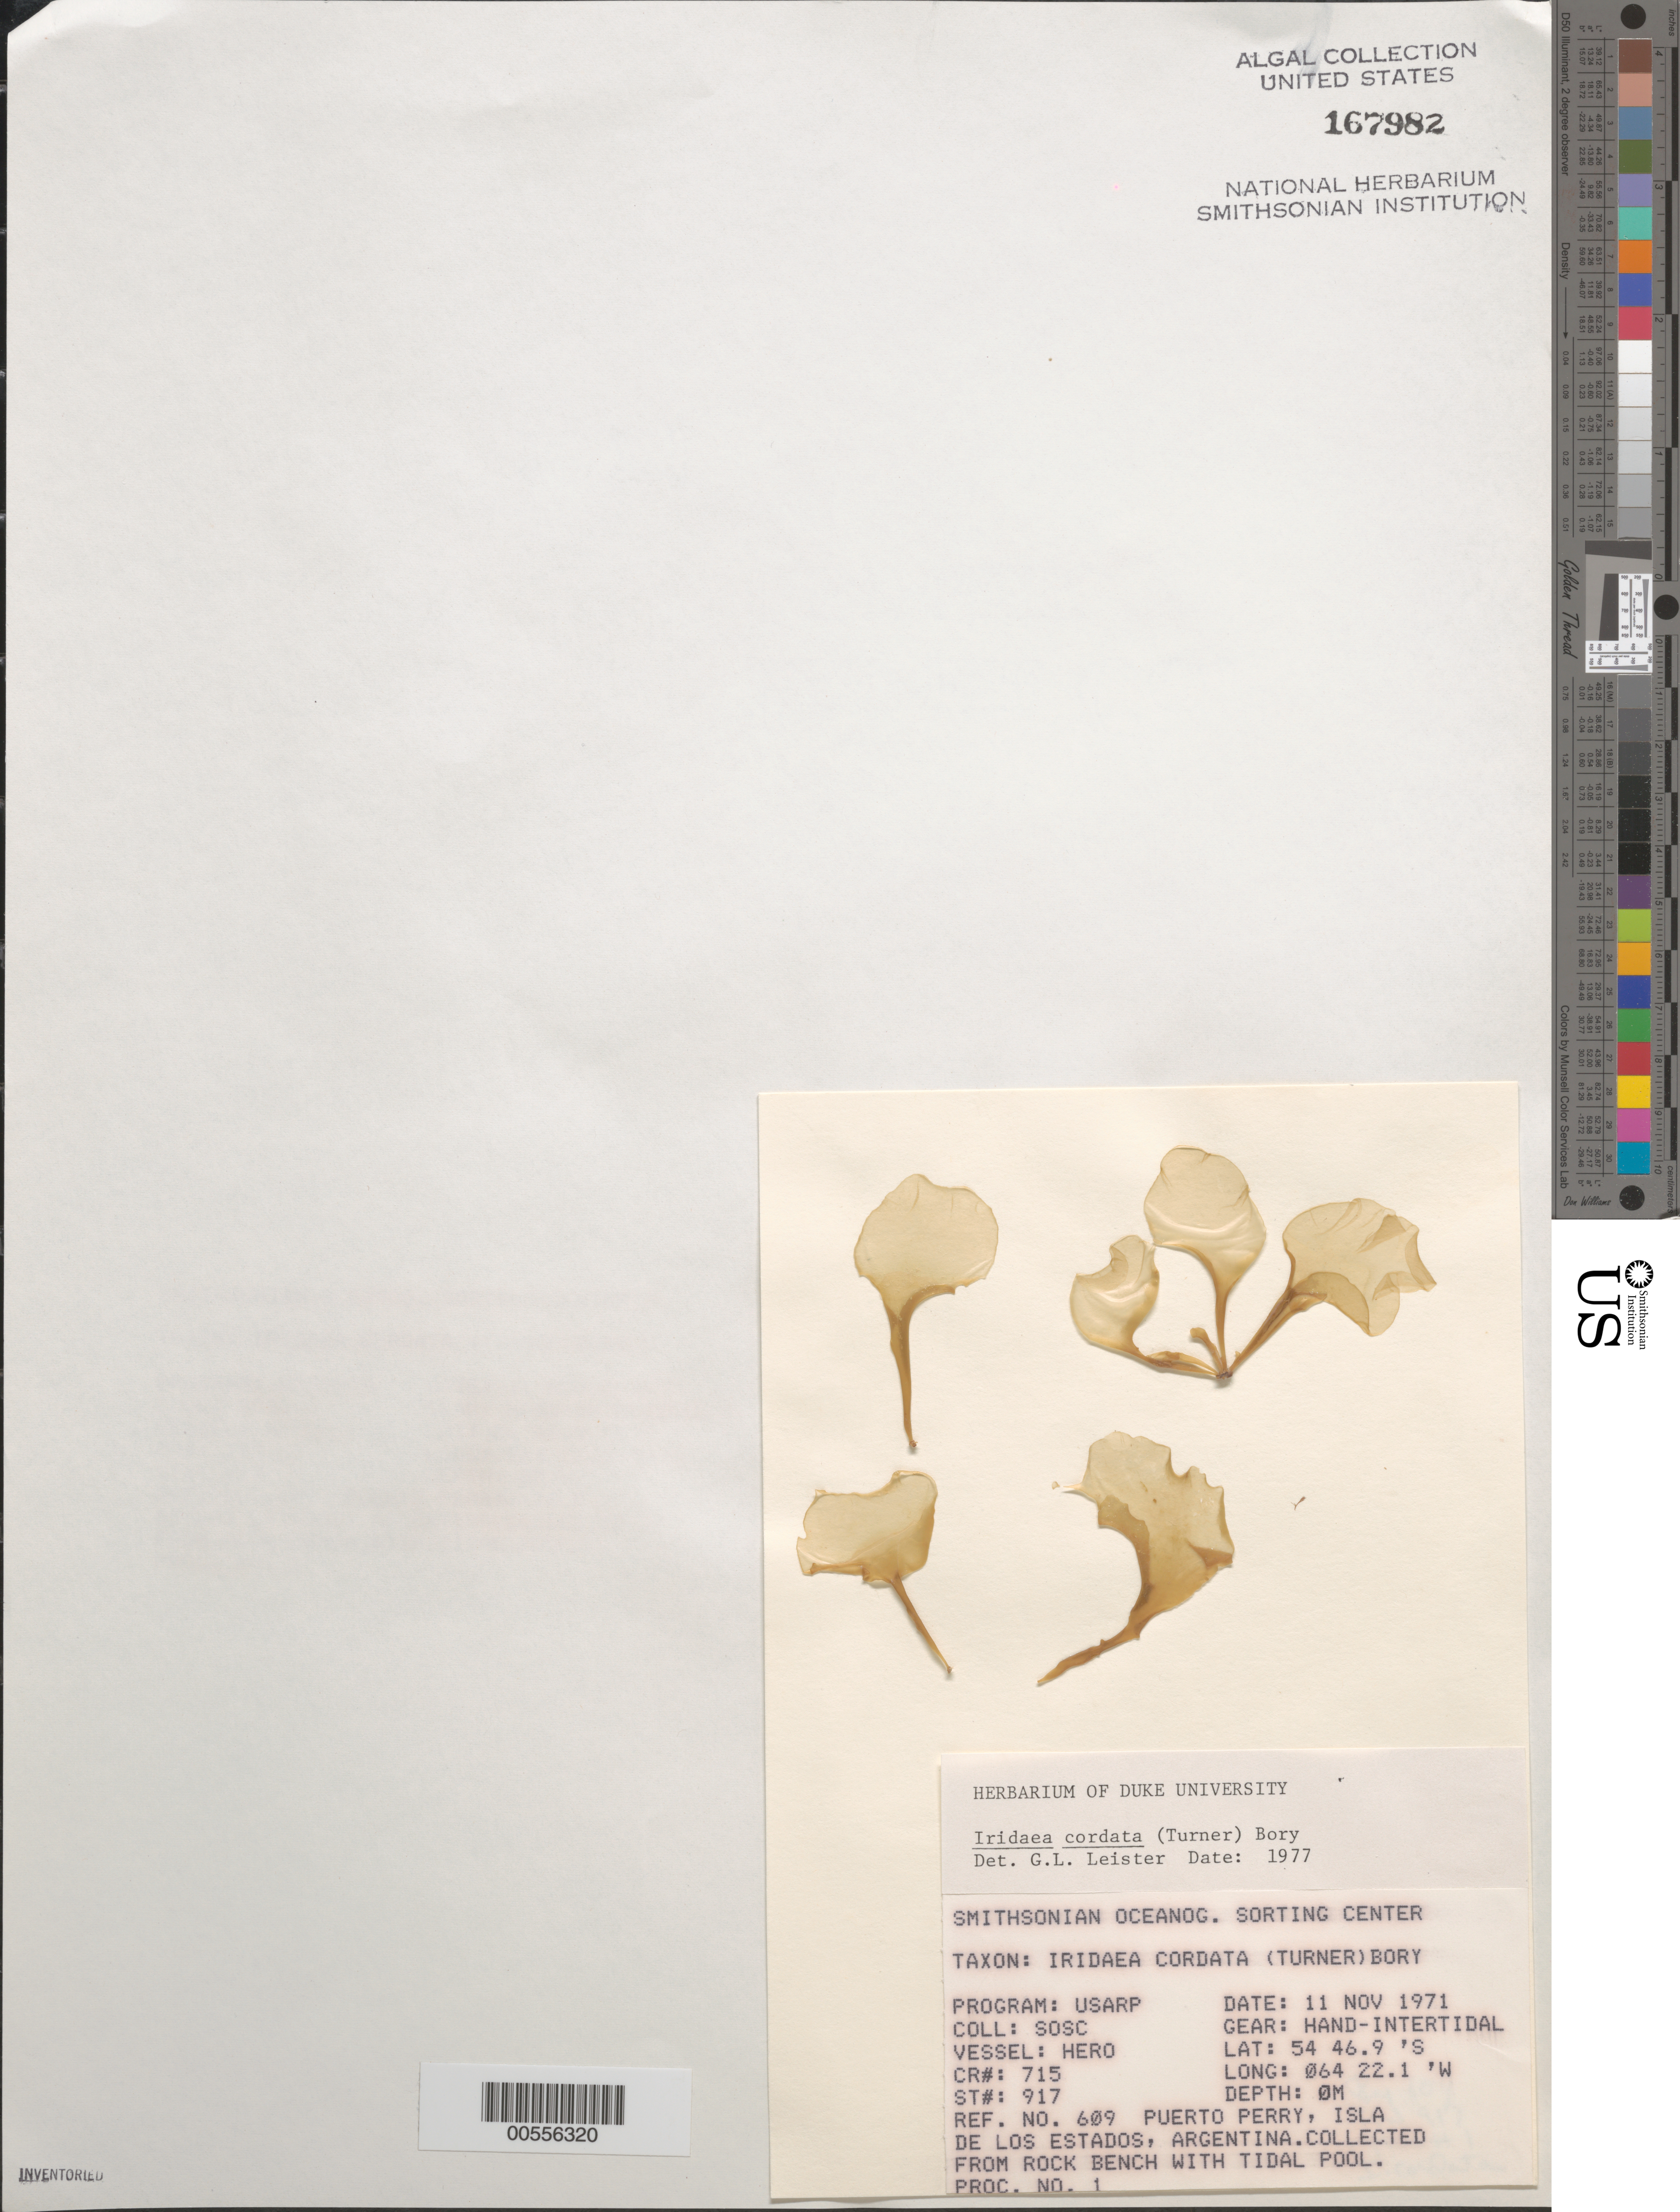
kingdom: Plantae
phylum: Rhodophyta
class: Florideophyceae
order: Gigartinales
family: Gigartinaceae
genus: Iridaea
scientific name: Iridaea cordata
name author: (Turner) Bory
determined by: Leister, G. L.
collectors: SOSC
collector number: Station 917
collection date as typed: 11 Nov 1971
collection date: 1971-11-11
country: Argentina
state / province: Tierra del Fuego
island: Isla de los Estados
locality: Puerto Perry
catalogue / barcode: US 167982